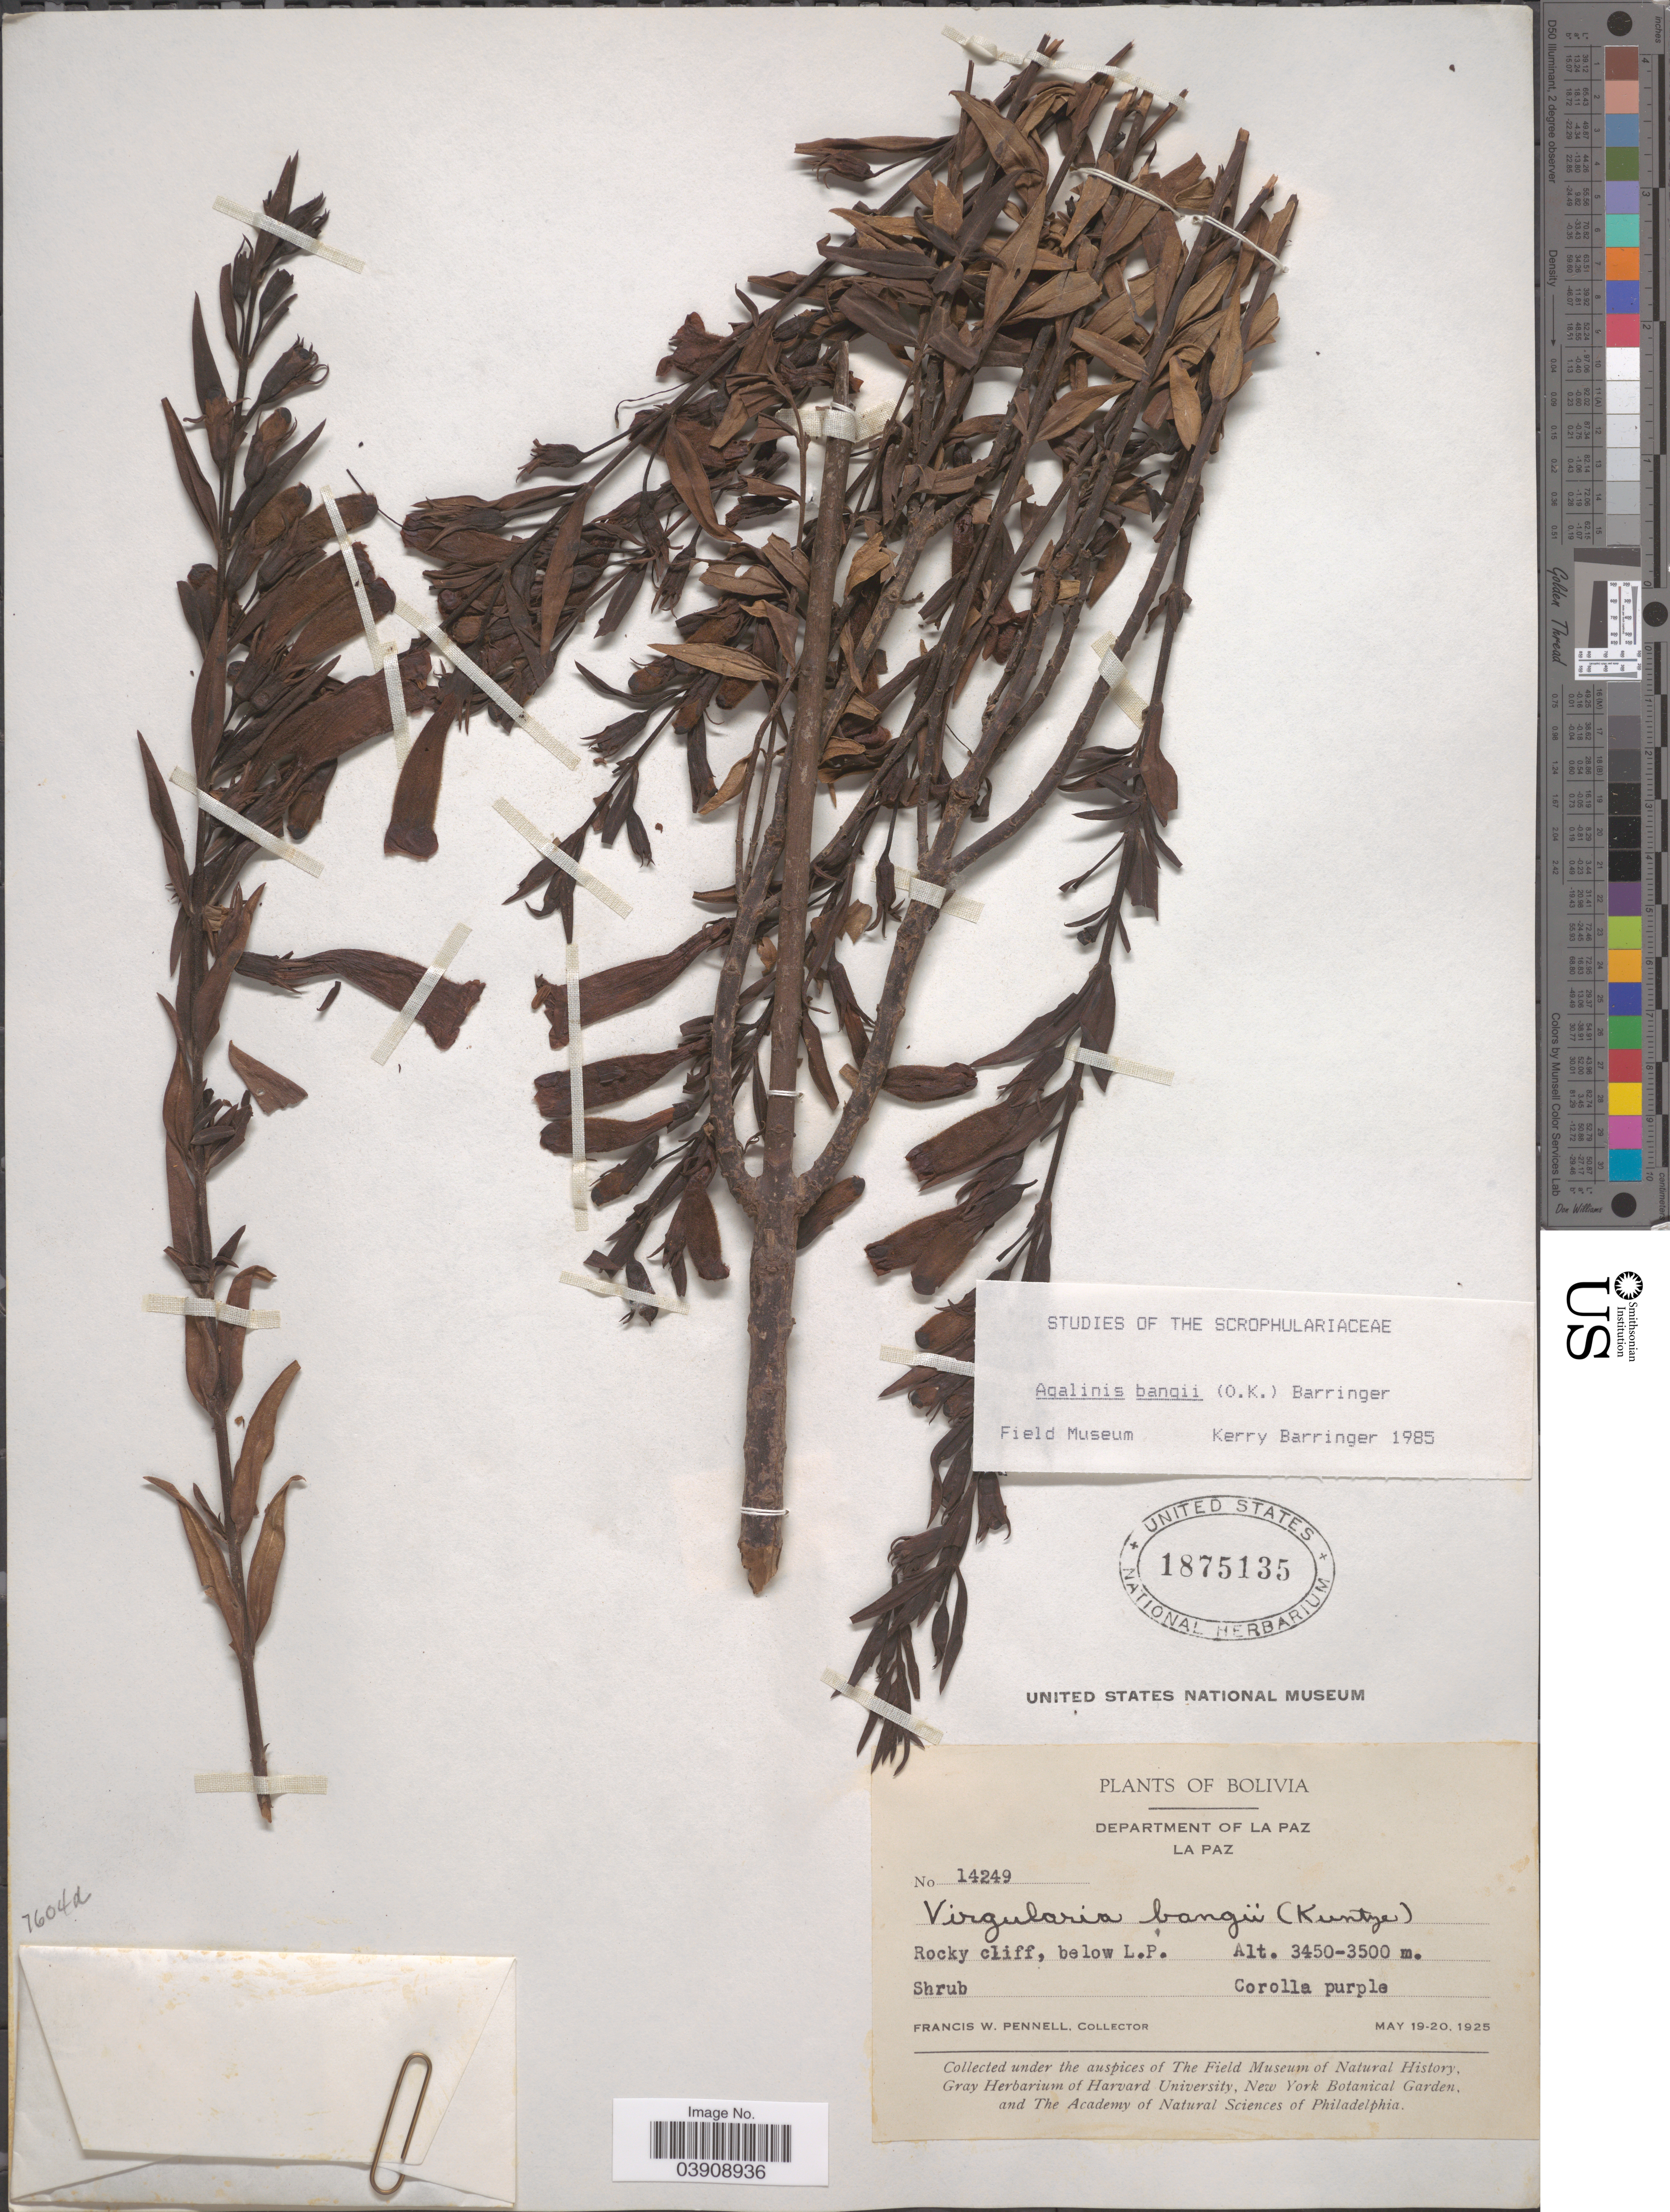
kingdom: Plantae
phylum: Tracheophyta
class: Magnoliopsida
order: Lamiales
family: Orobanchaceae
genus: Agalinis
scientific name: Agalinis bangii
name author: (Kuntze) Barringer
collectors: F. W. Pennell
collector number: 14249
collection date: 1925-05-19/1925-05-20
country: Bolivia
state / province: La Paz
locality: Department of La Paz. La Paz. Below L.P.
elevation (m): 3450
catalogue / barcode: US 1875135